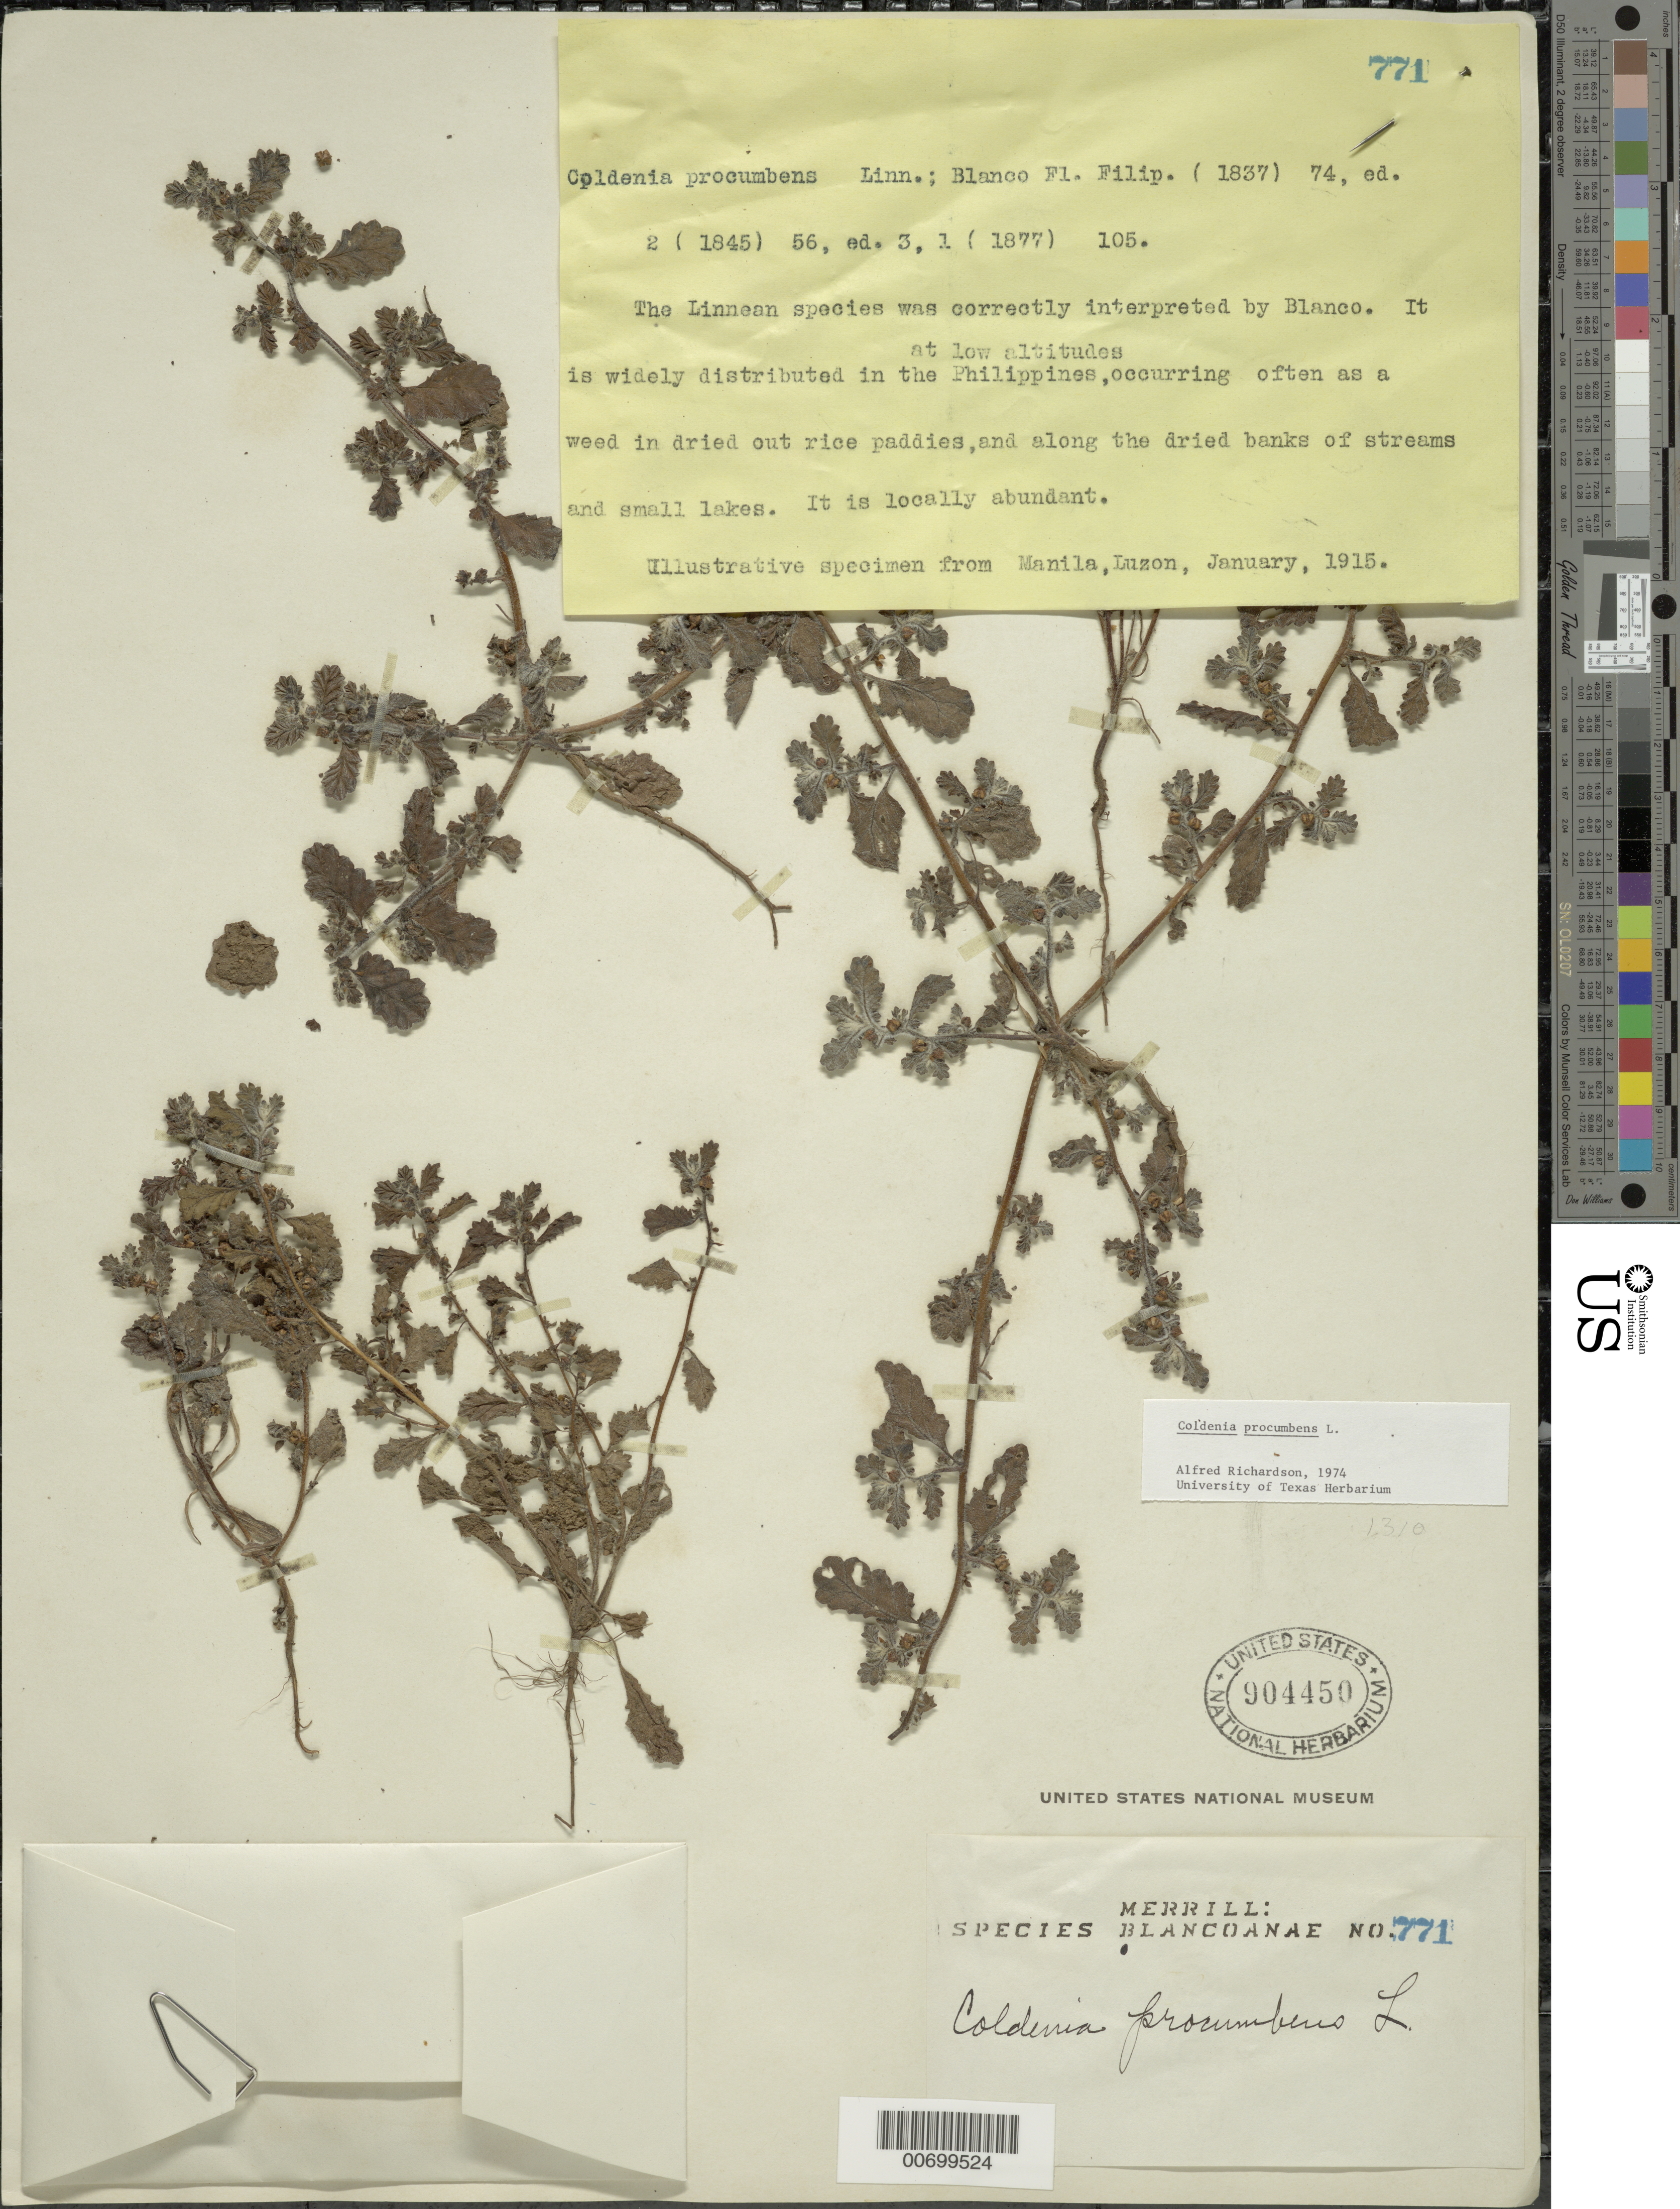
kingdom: Plantae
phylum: Tracheophyta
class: Magnoliopsida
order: Boraginales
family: Coldeniaceae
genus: Coldenia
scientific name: Coldenia procumbens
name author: L.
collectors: E. D. Merrill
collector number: Sp. Blancoan. 0771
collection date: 1914-11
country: Philippines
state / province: Calabarzon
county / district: Rizal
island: Luzon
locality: Antipolo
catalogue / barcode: US 904450